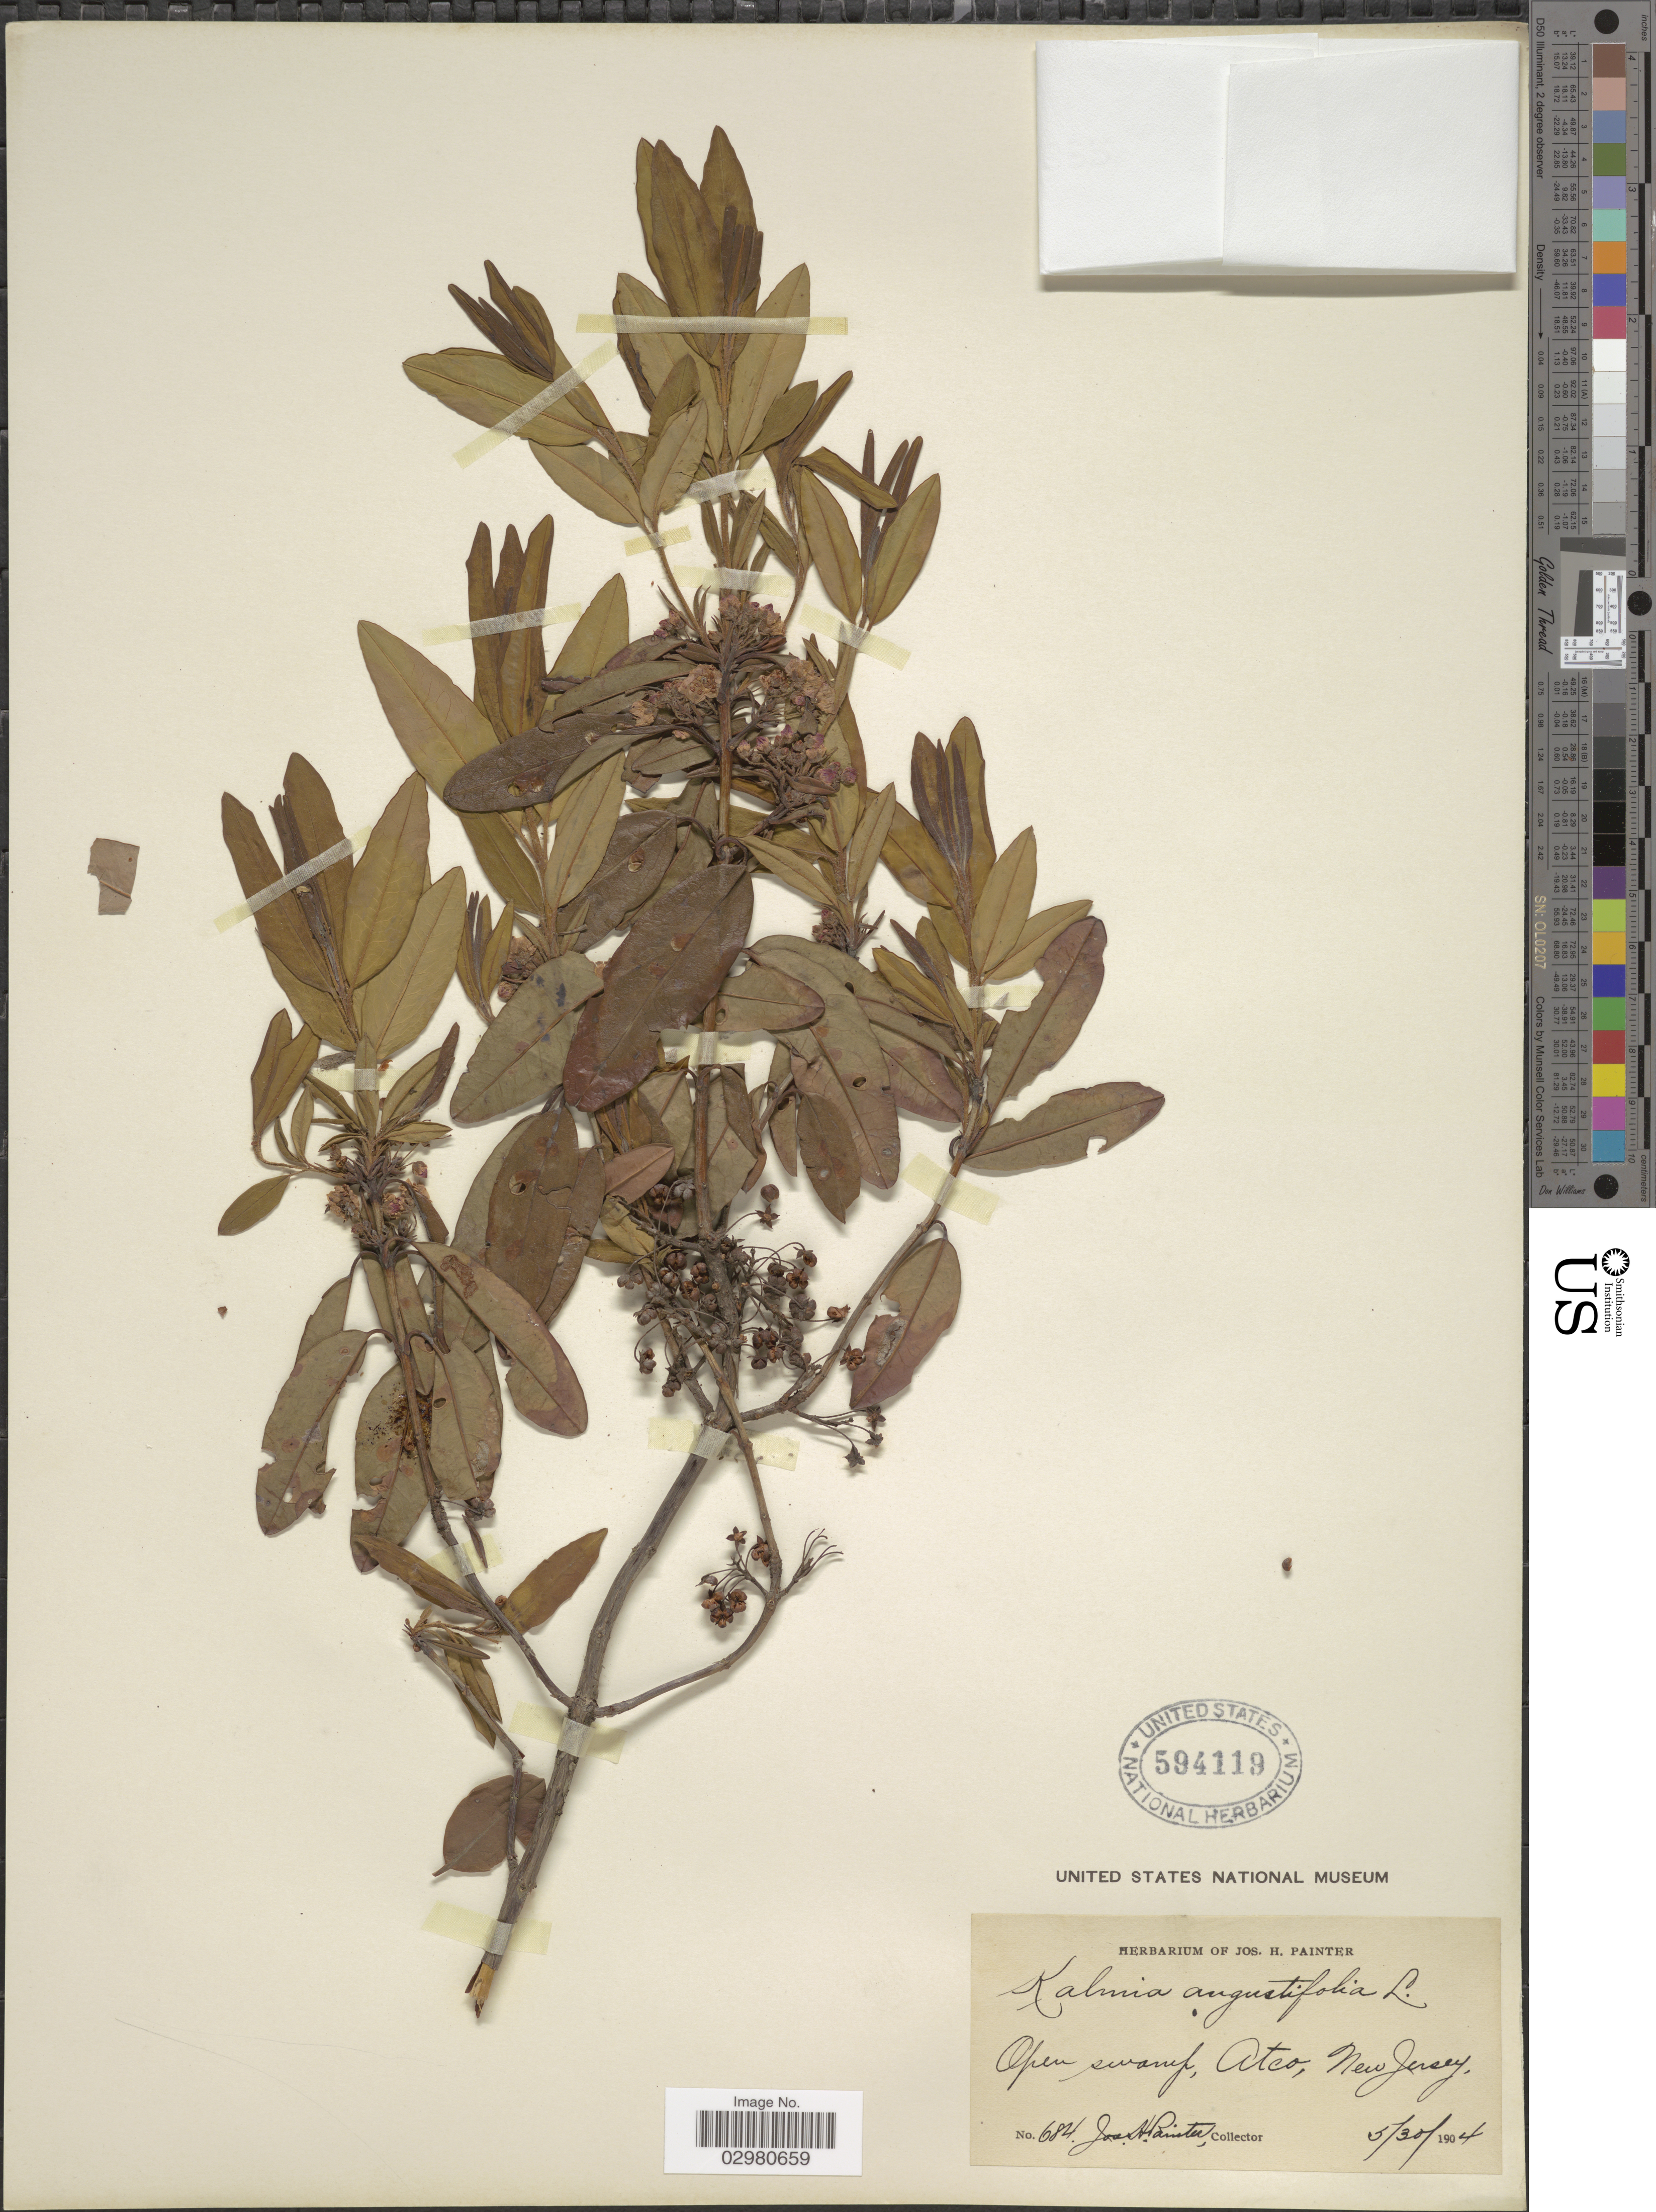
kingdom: Plantae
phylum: Tracheophyta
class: Magnoliopsida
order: Ericales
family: Ericaceae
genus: Kalmia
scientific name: Kalmia angustifolia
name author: L.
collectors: J. H. Painter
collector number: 684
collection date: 1904-03-03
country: United States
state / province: New Jersey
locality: Atco.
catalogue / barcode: US 594119